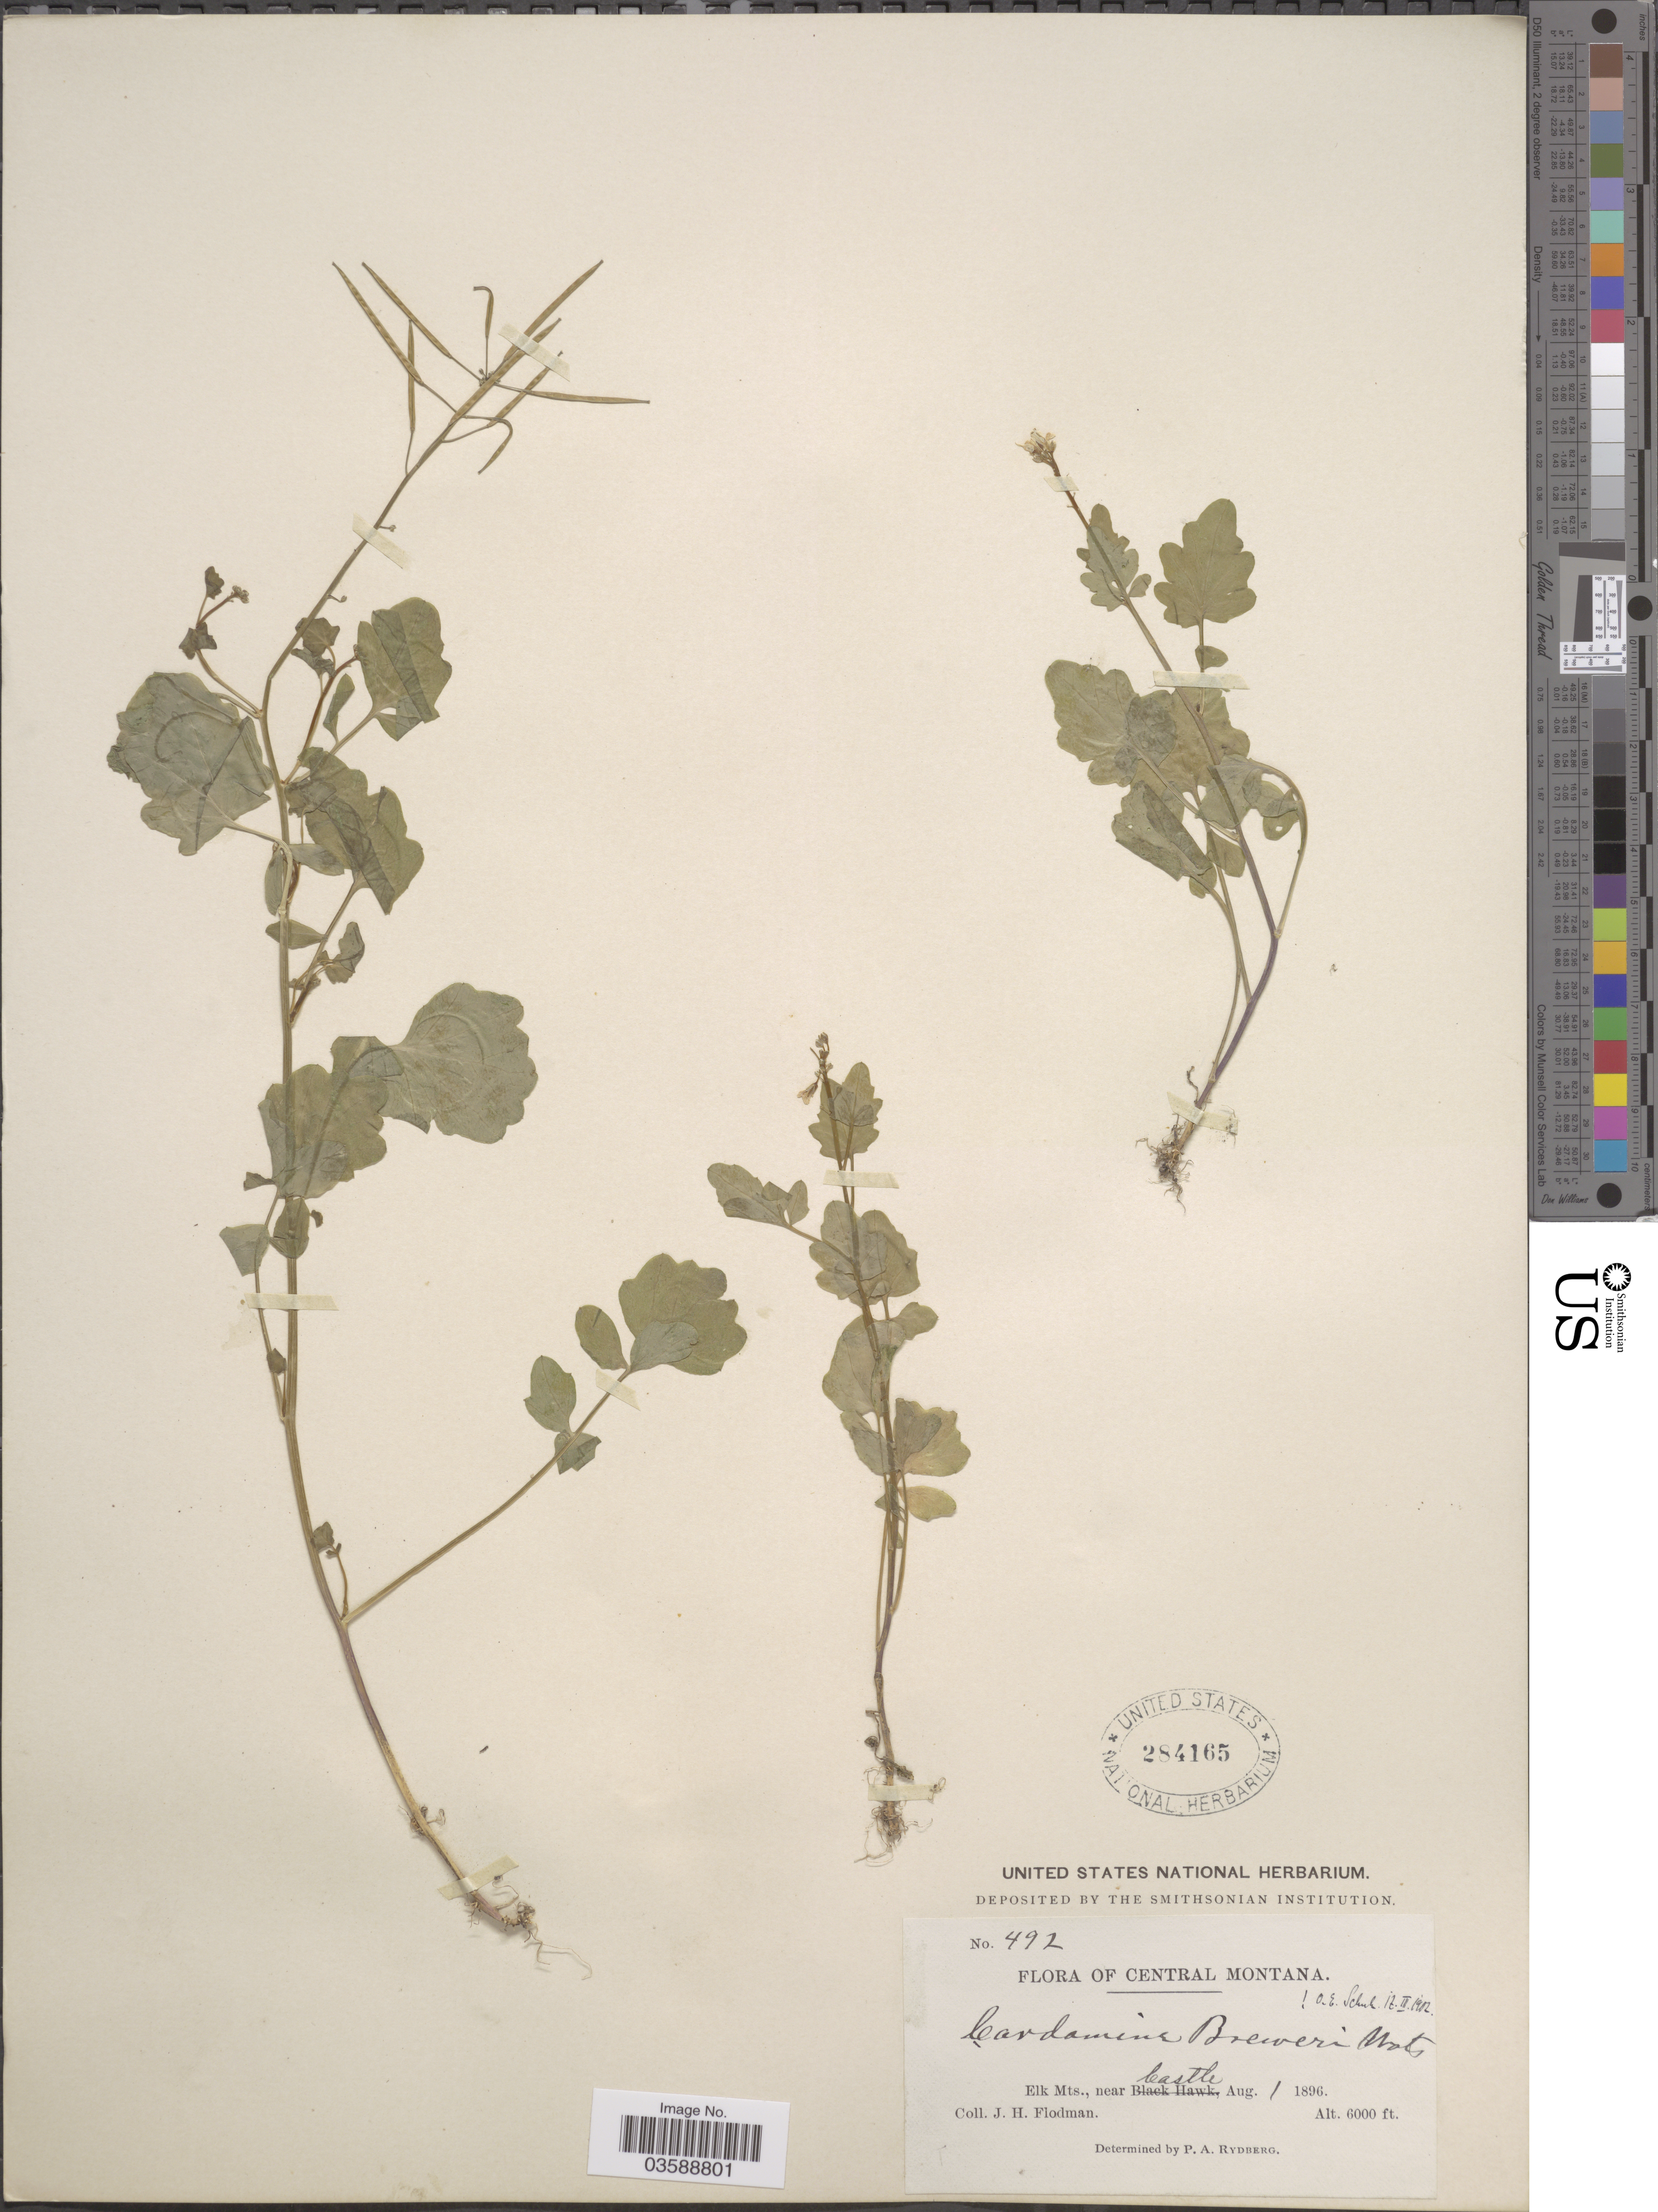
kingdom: Plantae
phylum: Tracheophyta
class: Magnoliopsida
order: Brassicales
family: Brassicaceae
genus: Cardamine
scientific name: Cardamine breweri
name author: S. Watson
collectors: J. Flodman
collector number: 492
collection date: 1896-08-01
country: United States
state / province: Montana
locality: Central Montana. Elk Mts., near Castle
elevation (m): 1829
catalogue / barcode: US 284165